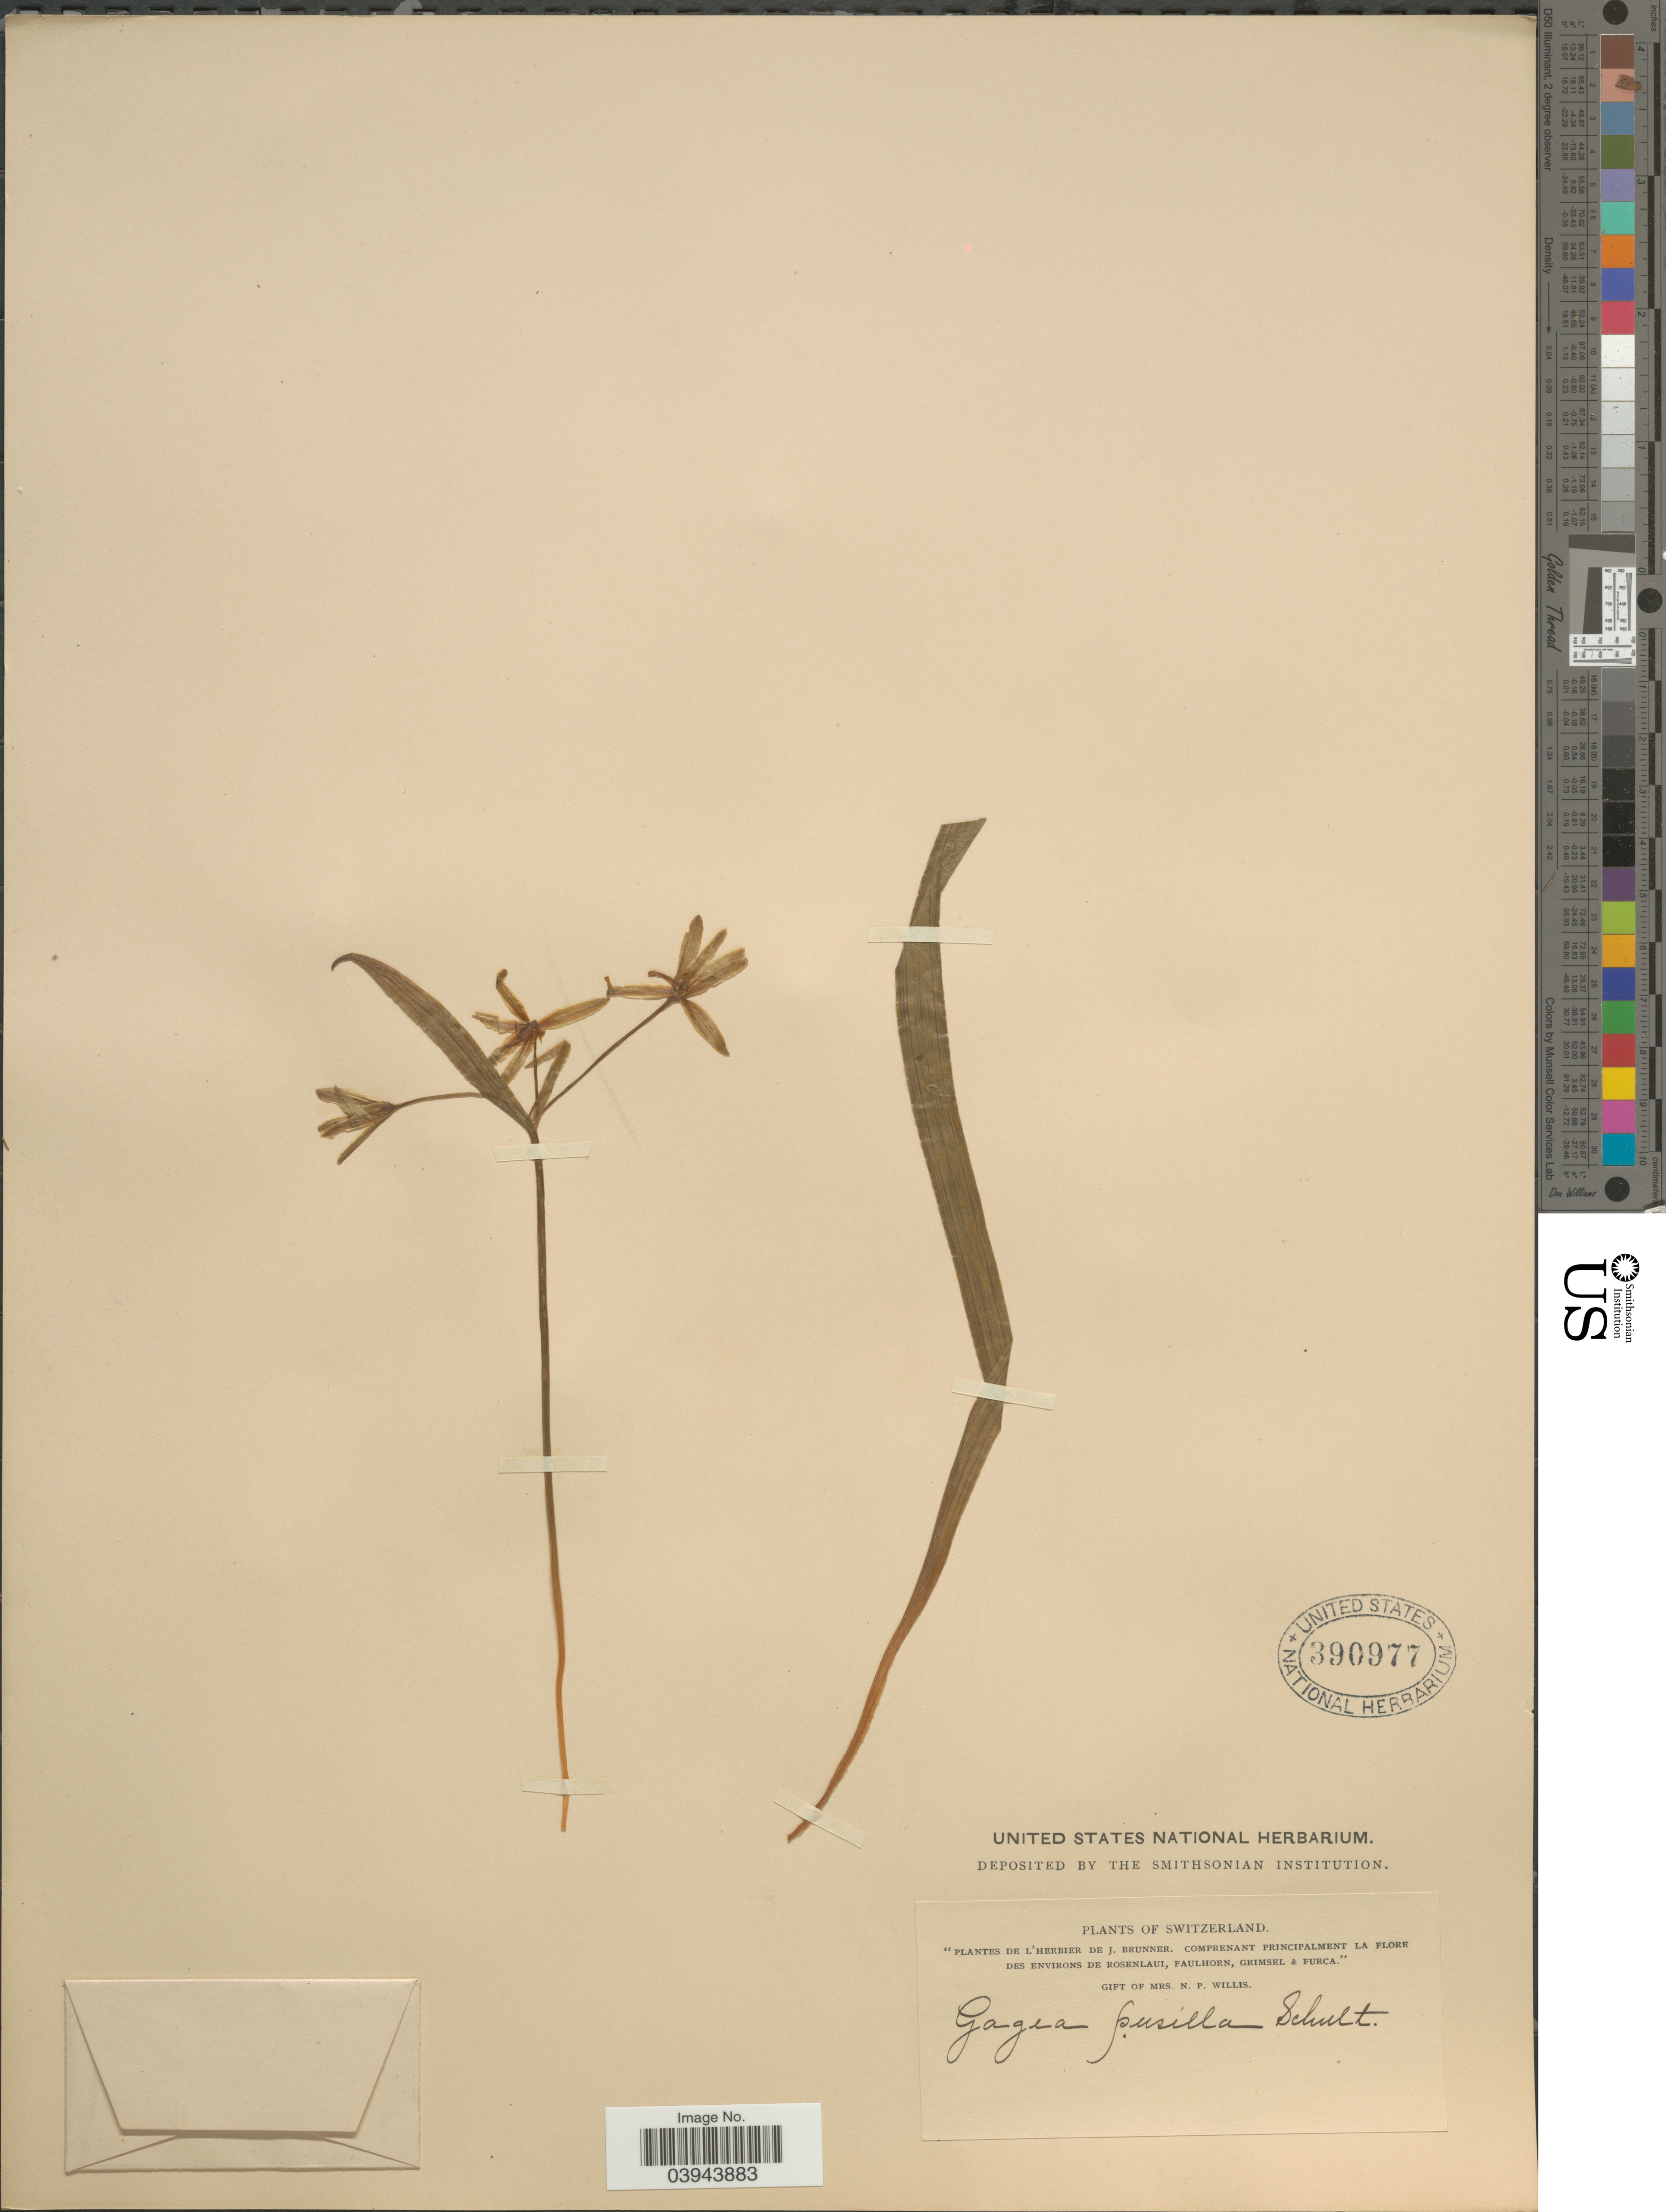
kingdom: Plantae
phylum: Tracheophyta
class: Liliopsida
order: Liliales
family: Liliaceae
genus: Gagea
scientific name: Gagea pusilla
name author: (F.W. Schmidt) Sweet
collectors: ex herb. J. Brunner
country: Switzerland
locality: Environs de Rosenlaui, Faulhorn, Grimsel & Furca.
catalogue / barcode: US 390977